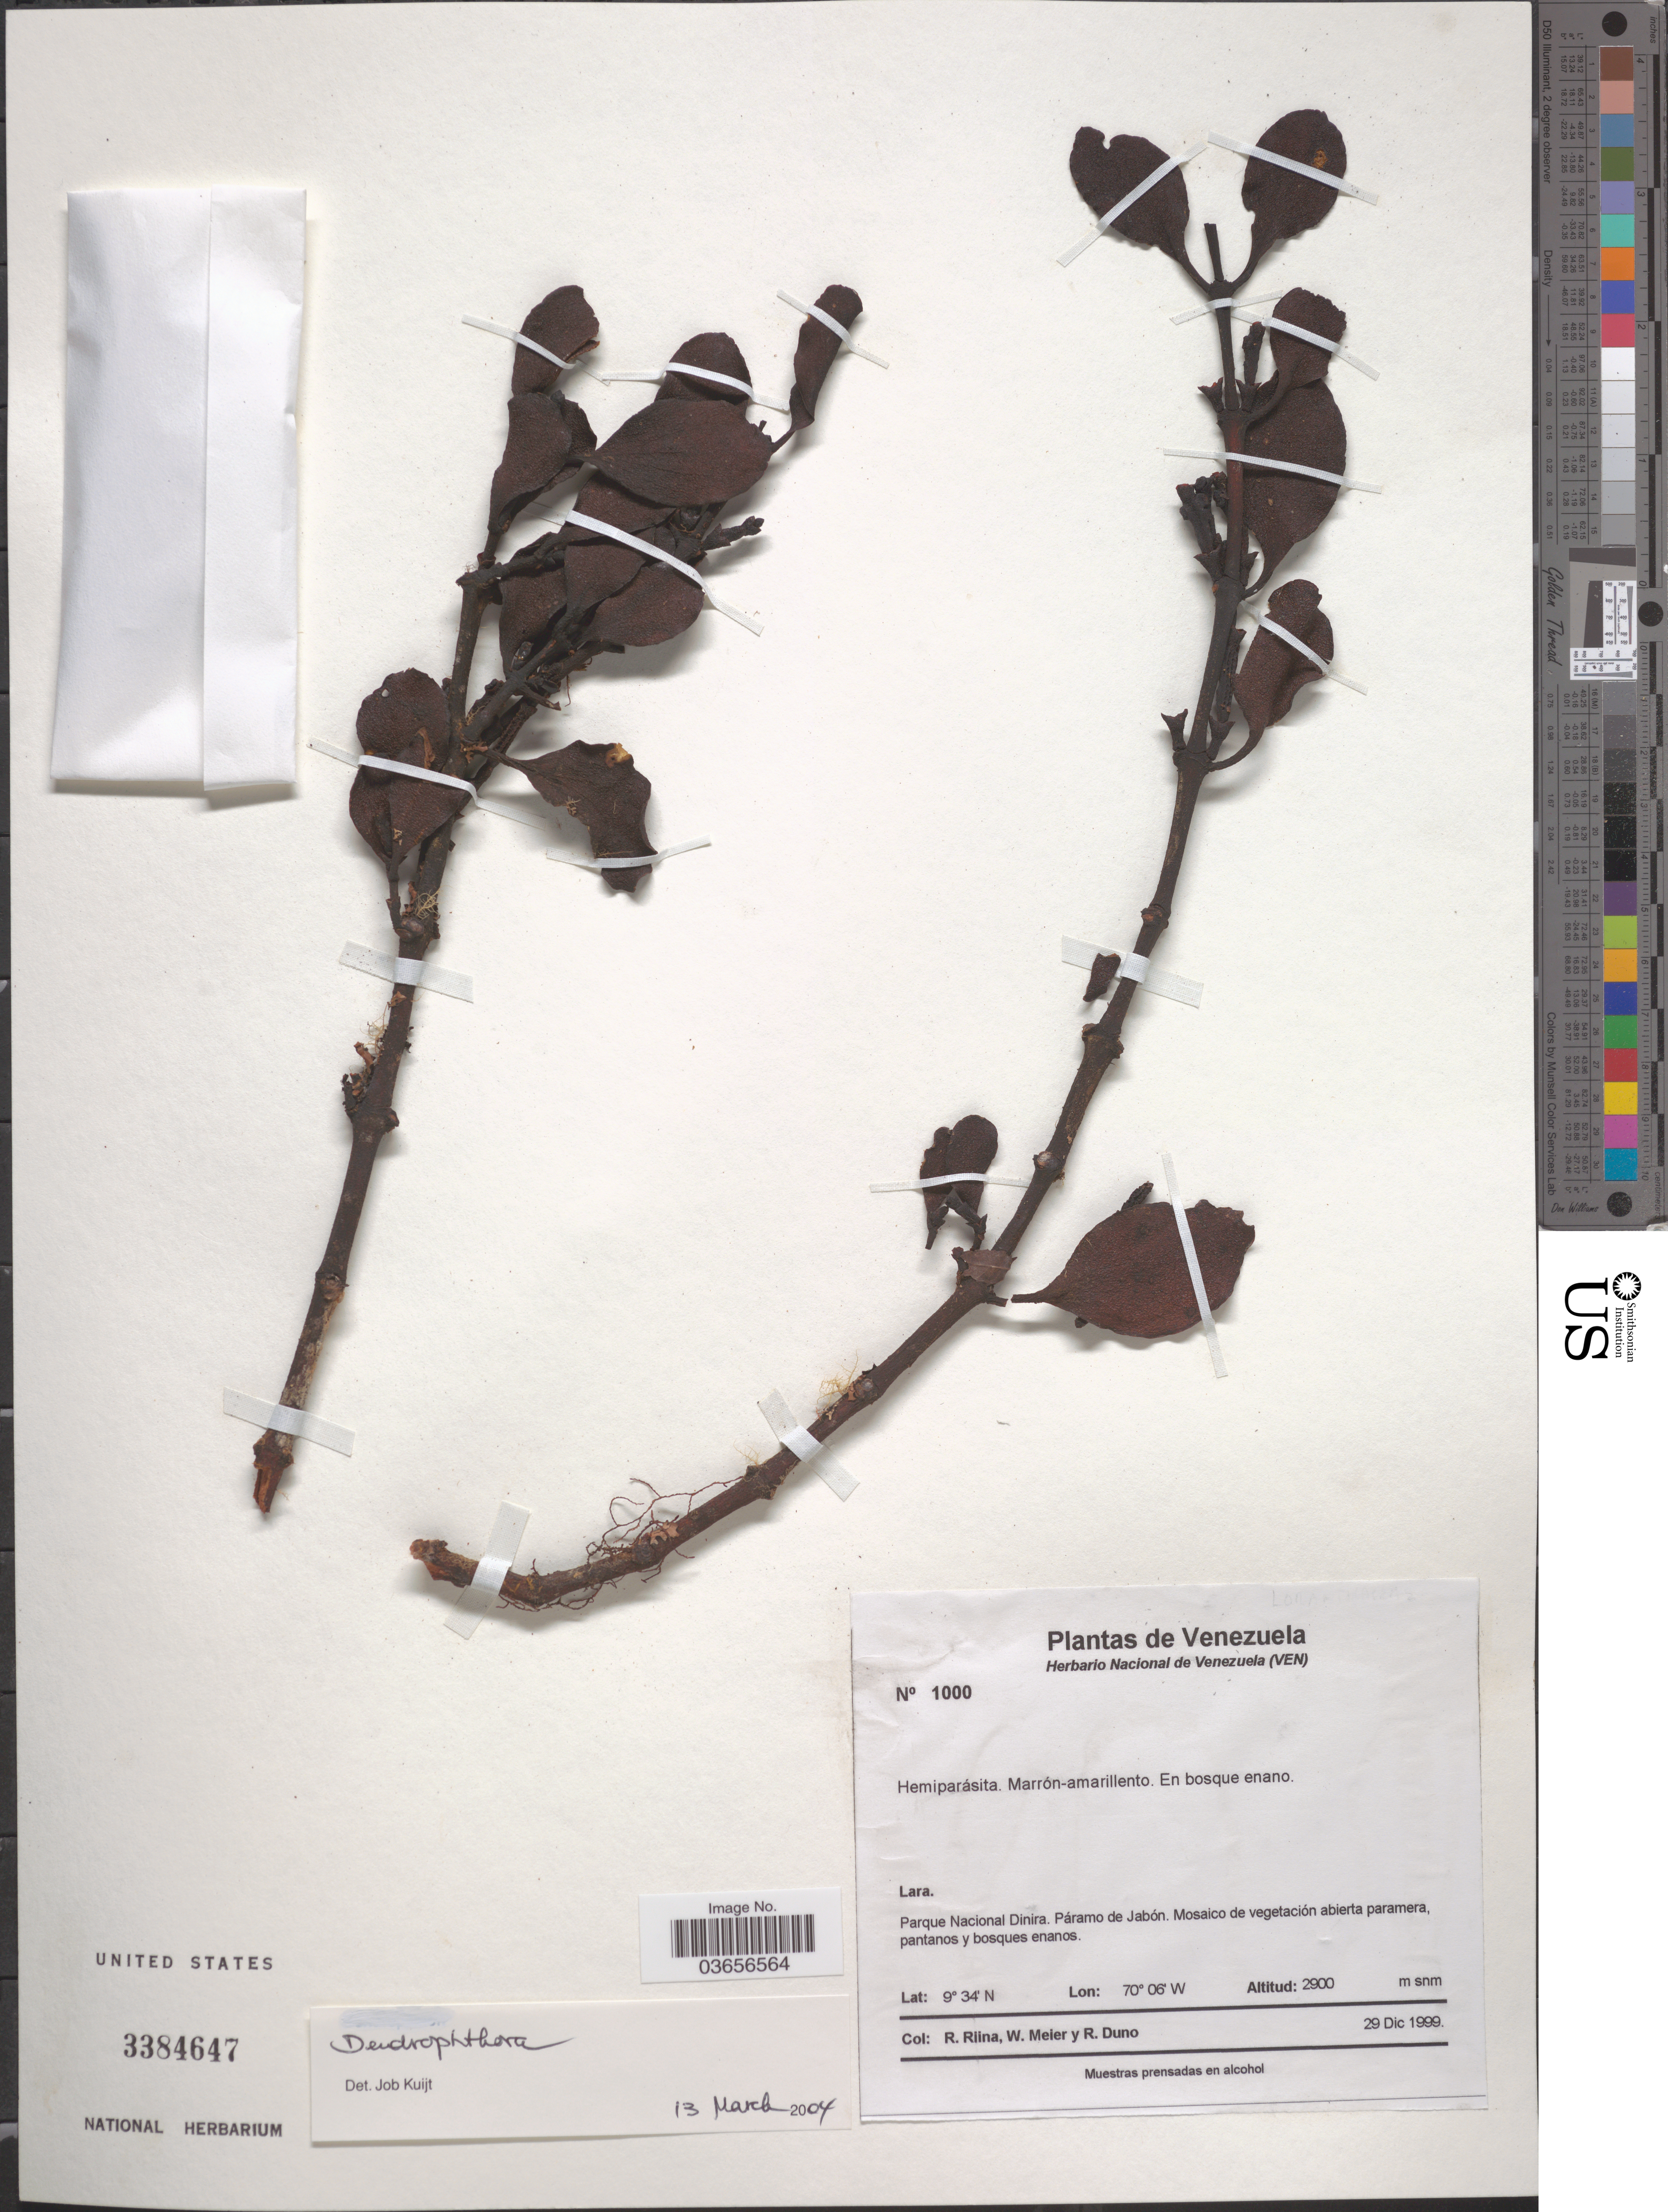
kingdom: Plantae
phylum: Tracheophyta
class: Magnoliopsida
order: Santalales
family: Viscaceae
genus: Dendrophthora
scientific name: Dendrophthora sp.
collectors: R. Riina, W. Meier & R. Duno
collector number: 1000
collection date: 1999-12-29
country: Venezuela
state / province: Lara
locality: Parque Nacional Dinira. Páramo de Jabón.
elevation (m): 2900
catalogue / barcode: US 3384647